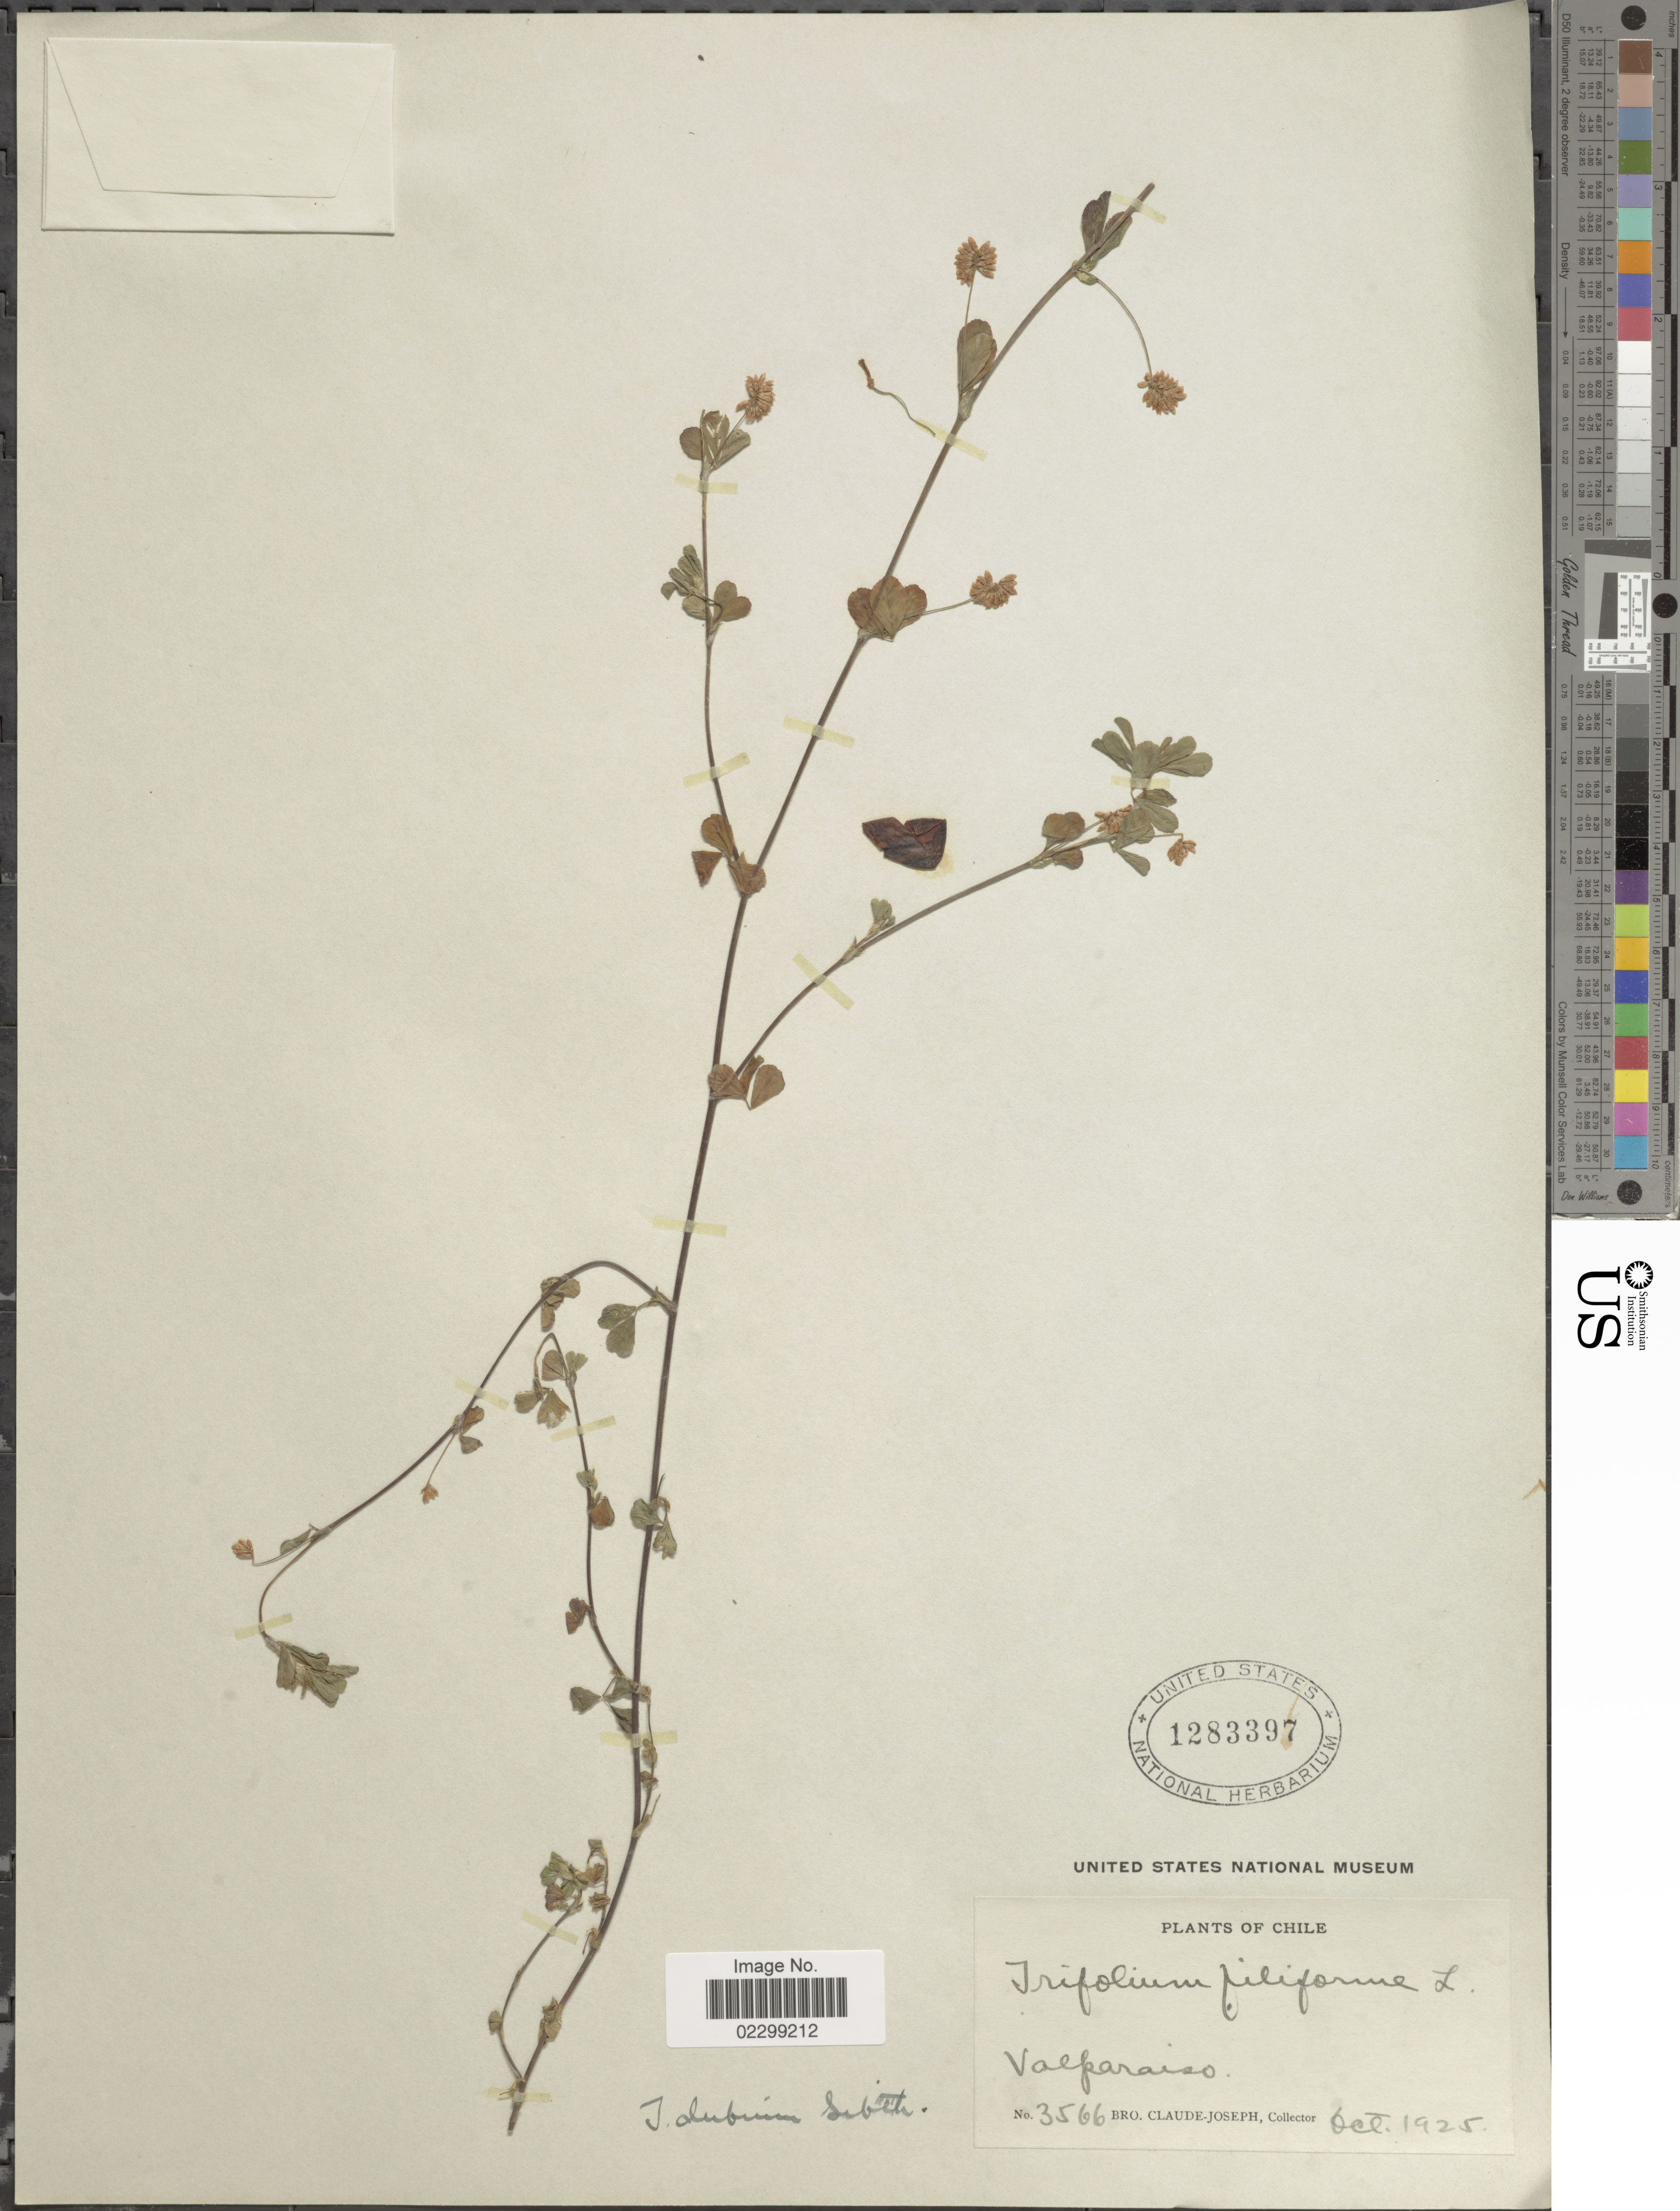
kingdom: Plantae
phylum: Tracheophyta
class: Magnoliopsida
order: Fabales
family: Fabaceae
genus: Trifolium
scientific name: Trifolium dubium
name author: Sibth.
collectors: Bro. Claude-Joseph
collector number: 3566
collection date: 1925-10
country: Chile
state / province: Valparaíso (V)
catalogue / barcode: US 1283397